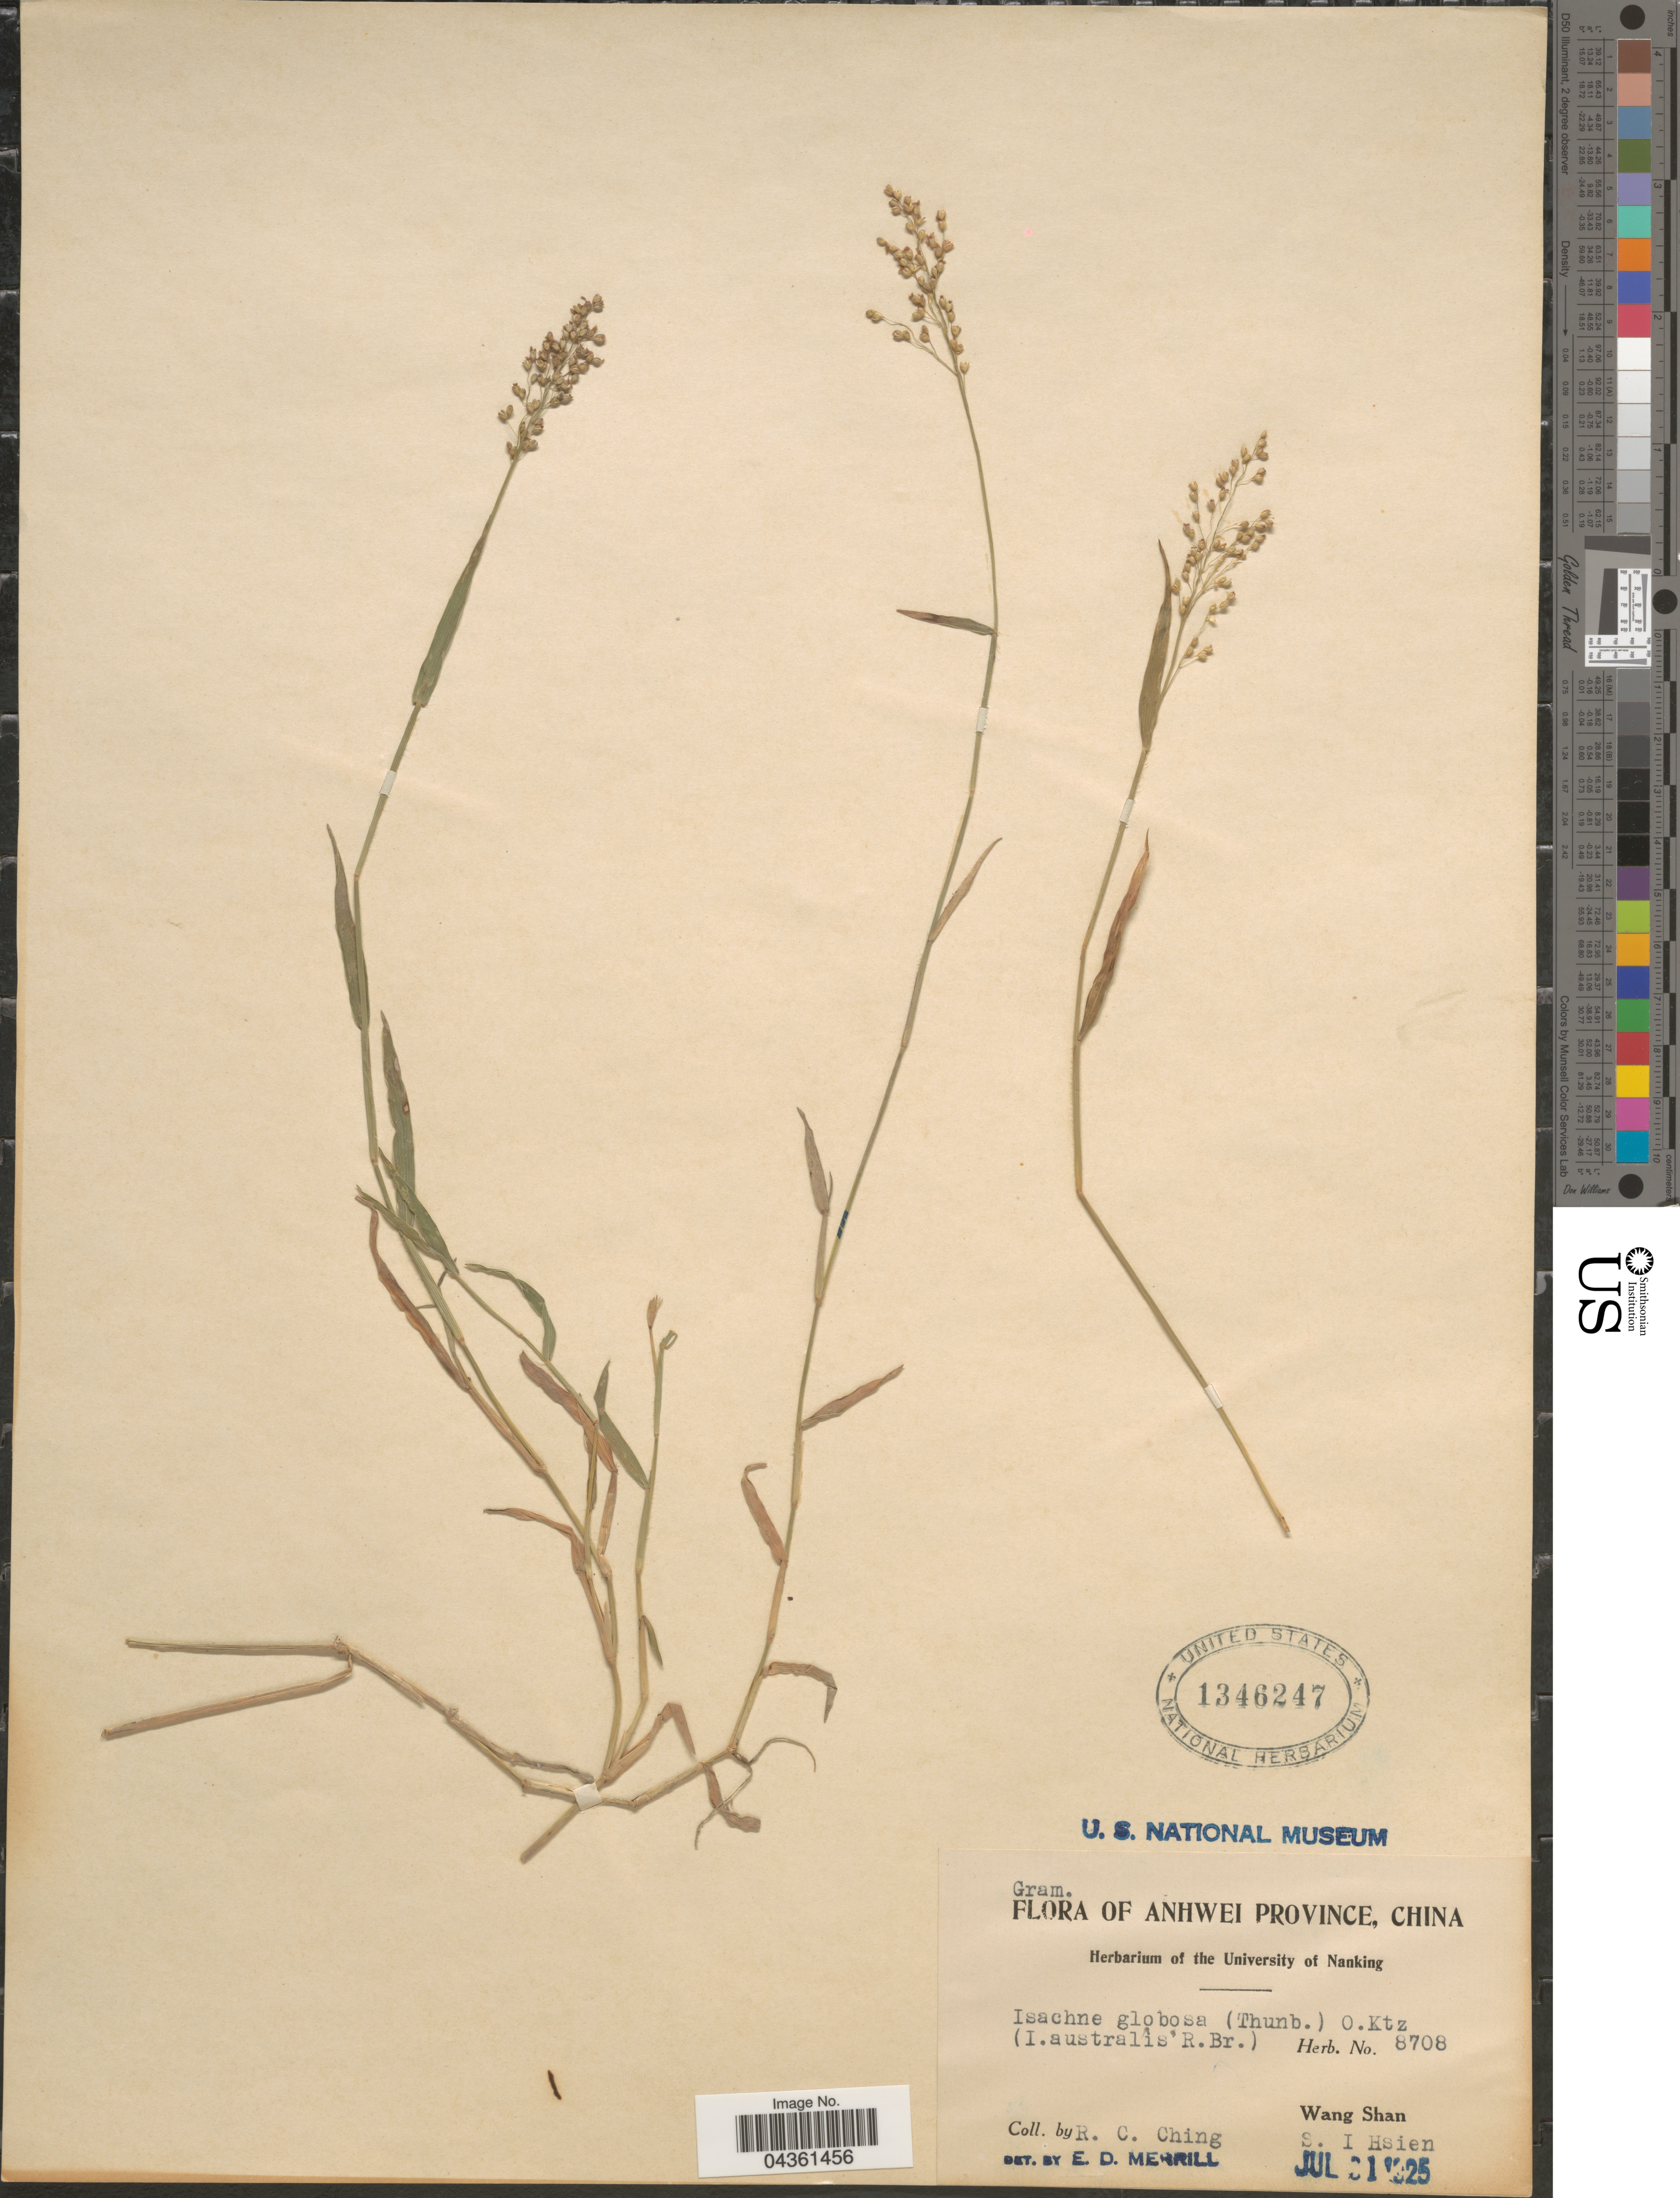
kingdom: Plantae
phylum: Tracheophyta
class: Liliopsida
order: Poales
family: Poaceae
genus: Isachne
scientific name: Isachne globosa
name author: (Thunb.) Kuntze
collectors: R. C. Ching & S. Hsien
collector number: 8708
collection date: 1925-07-31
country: China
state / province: Anhui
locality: Anhwei Province. Wang Shan.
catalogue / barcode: US 1346247